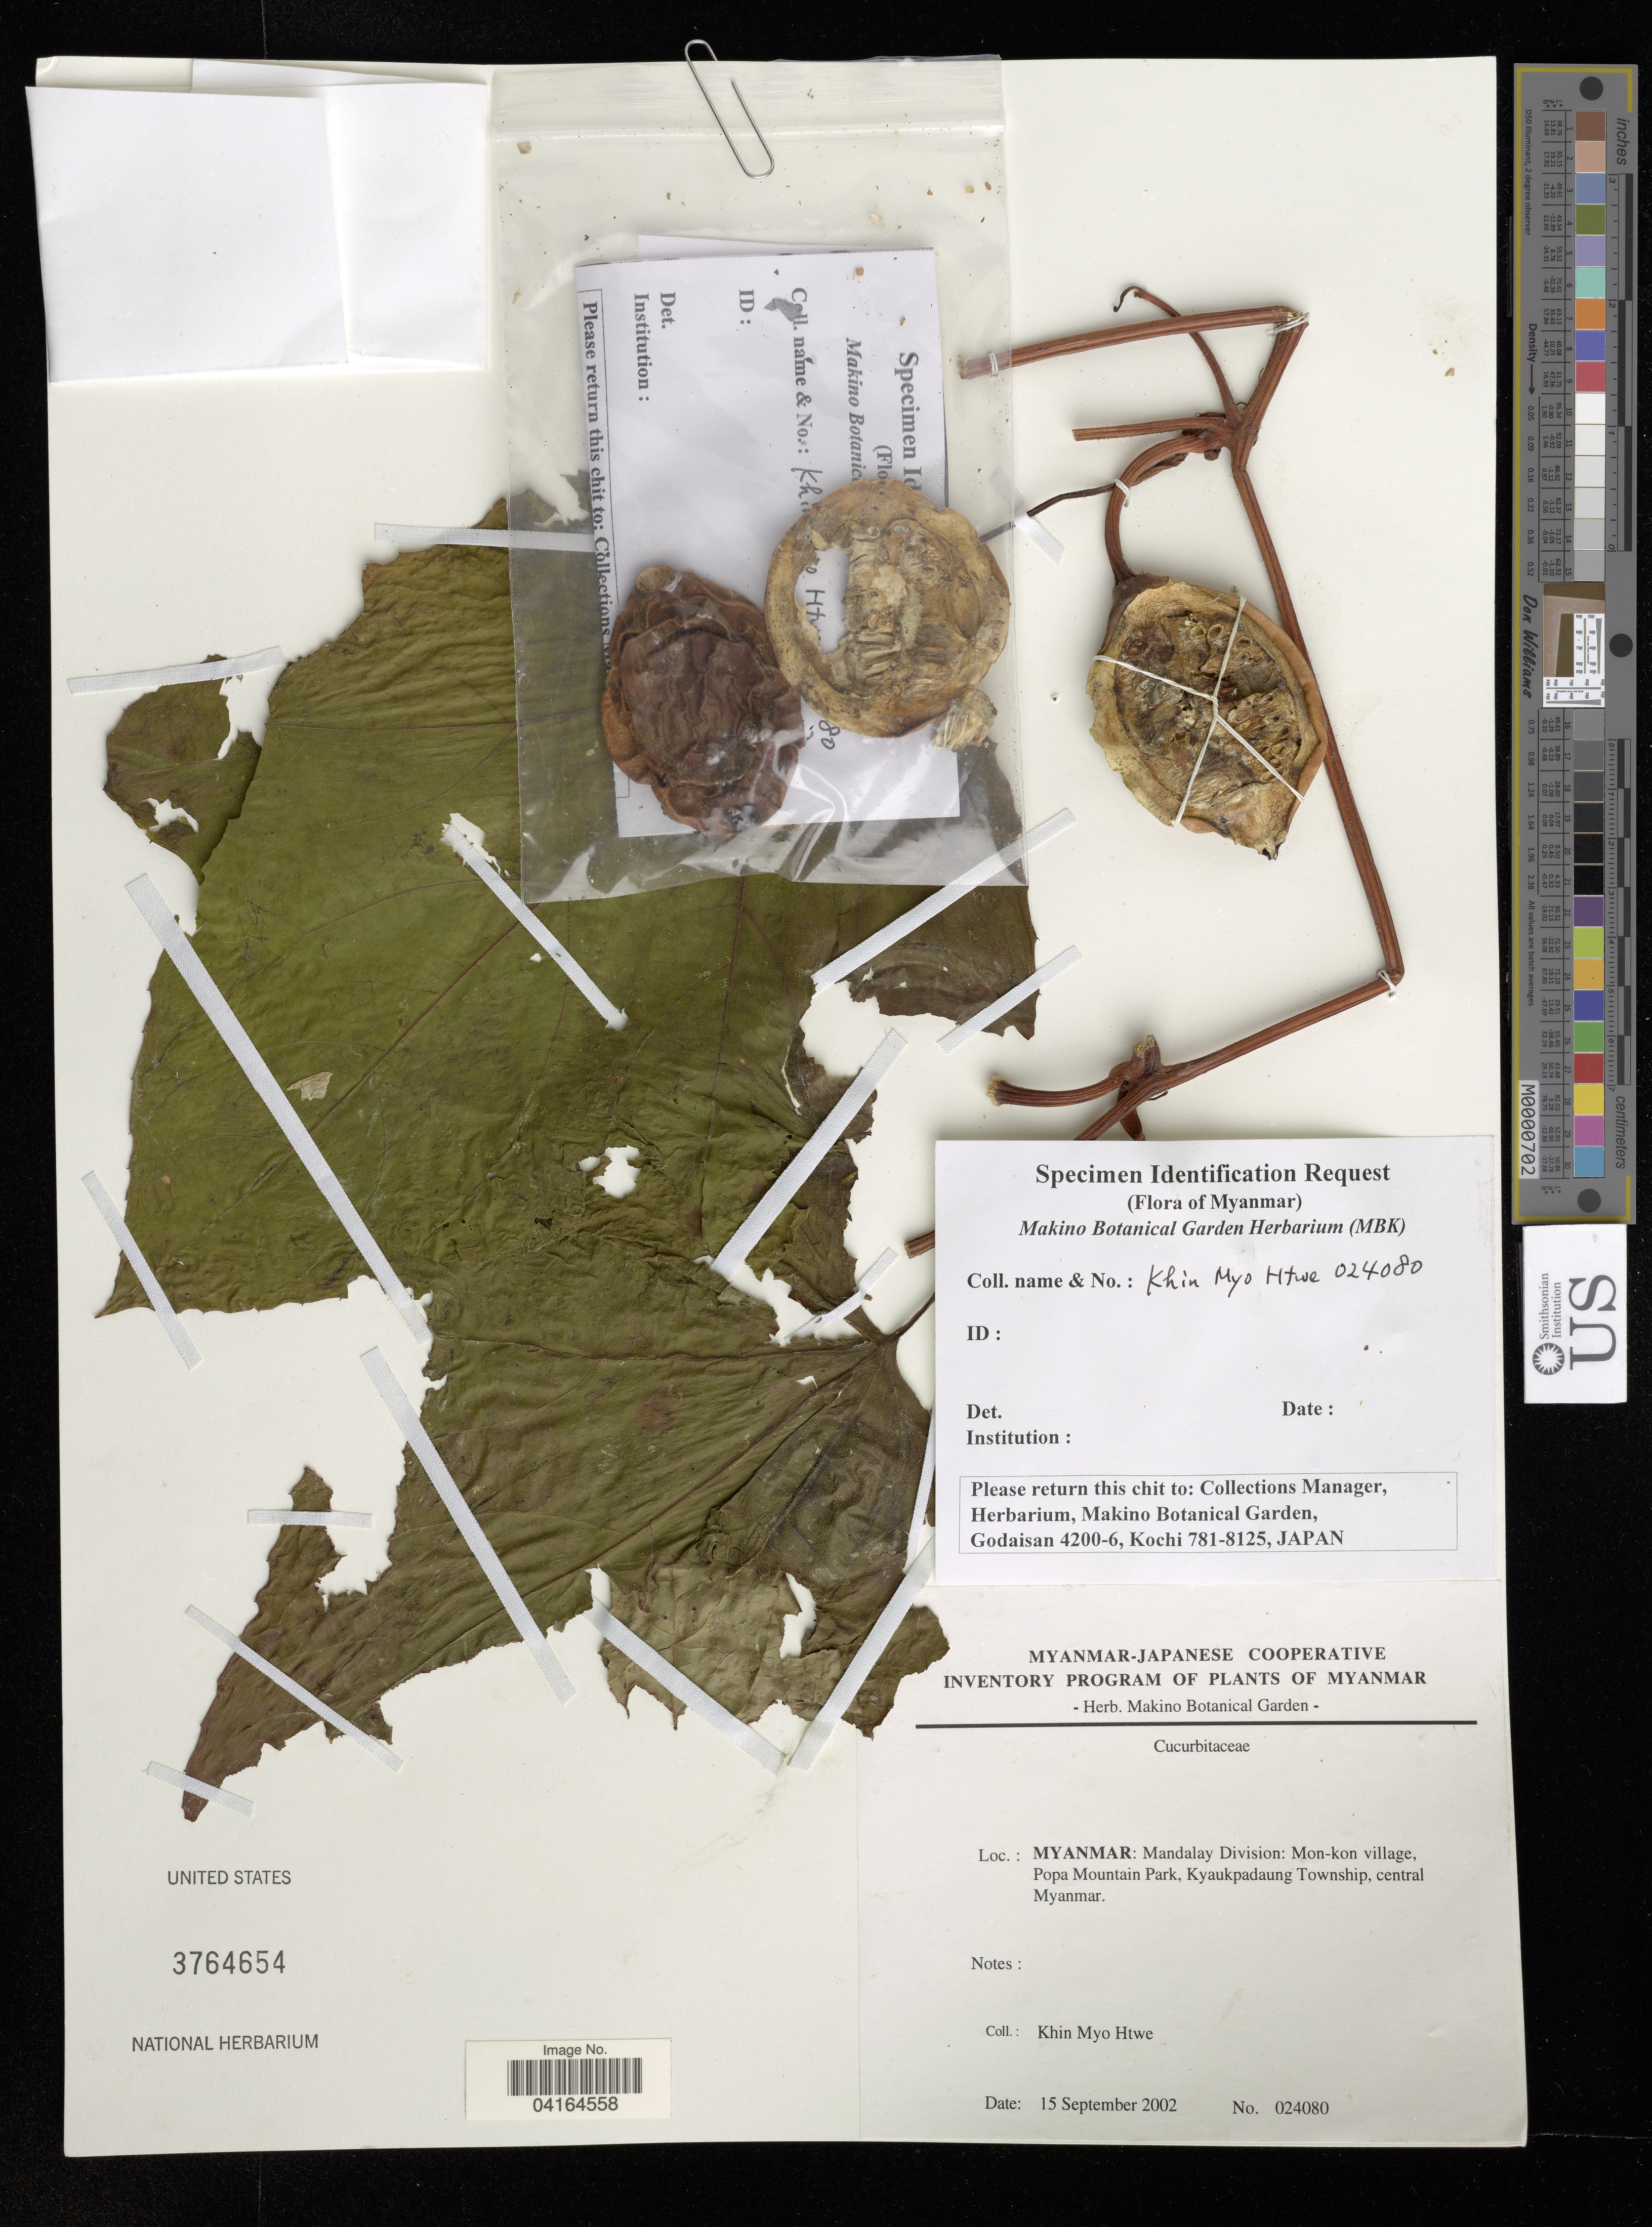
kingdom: Plantae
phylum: Tracheophyta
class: Magnoliopsida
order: Cucurbitales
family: Cucurbitaceae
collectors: K. Htwe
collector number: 024080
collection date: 2002-09-15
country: Myanmar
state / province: Mandalay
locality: Mandalay Division: Mon-kon village, Popa Mountain Park, Kyaukpadaung Township, central Myanmar.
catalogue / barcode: US 3764654